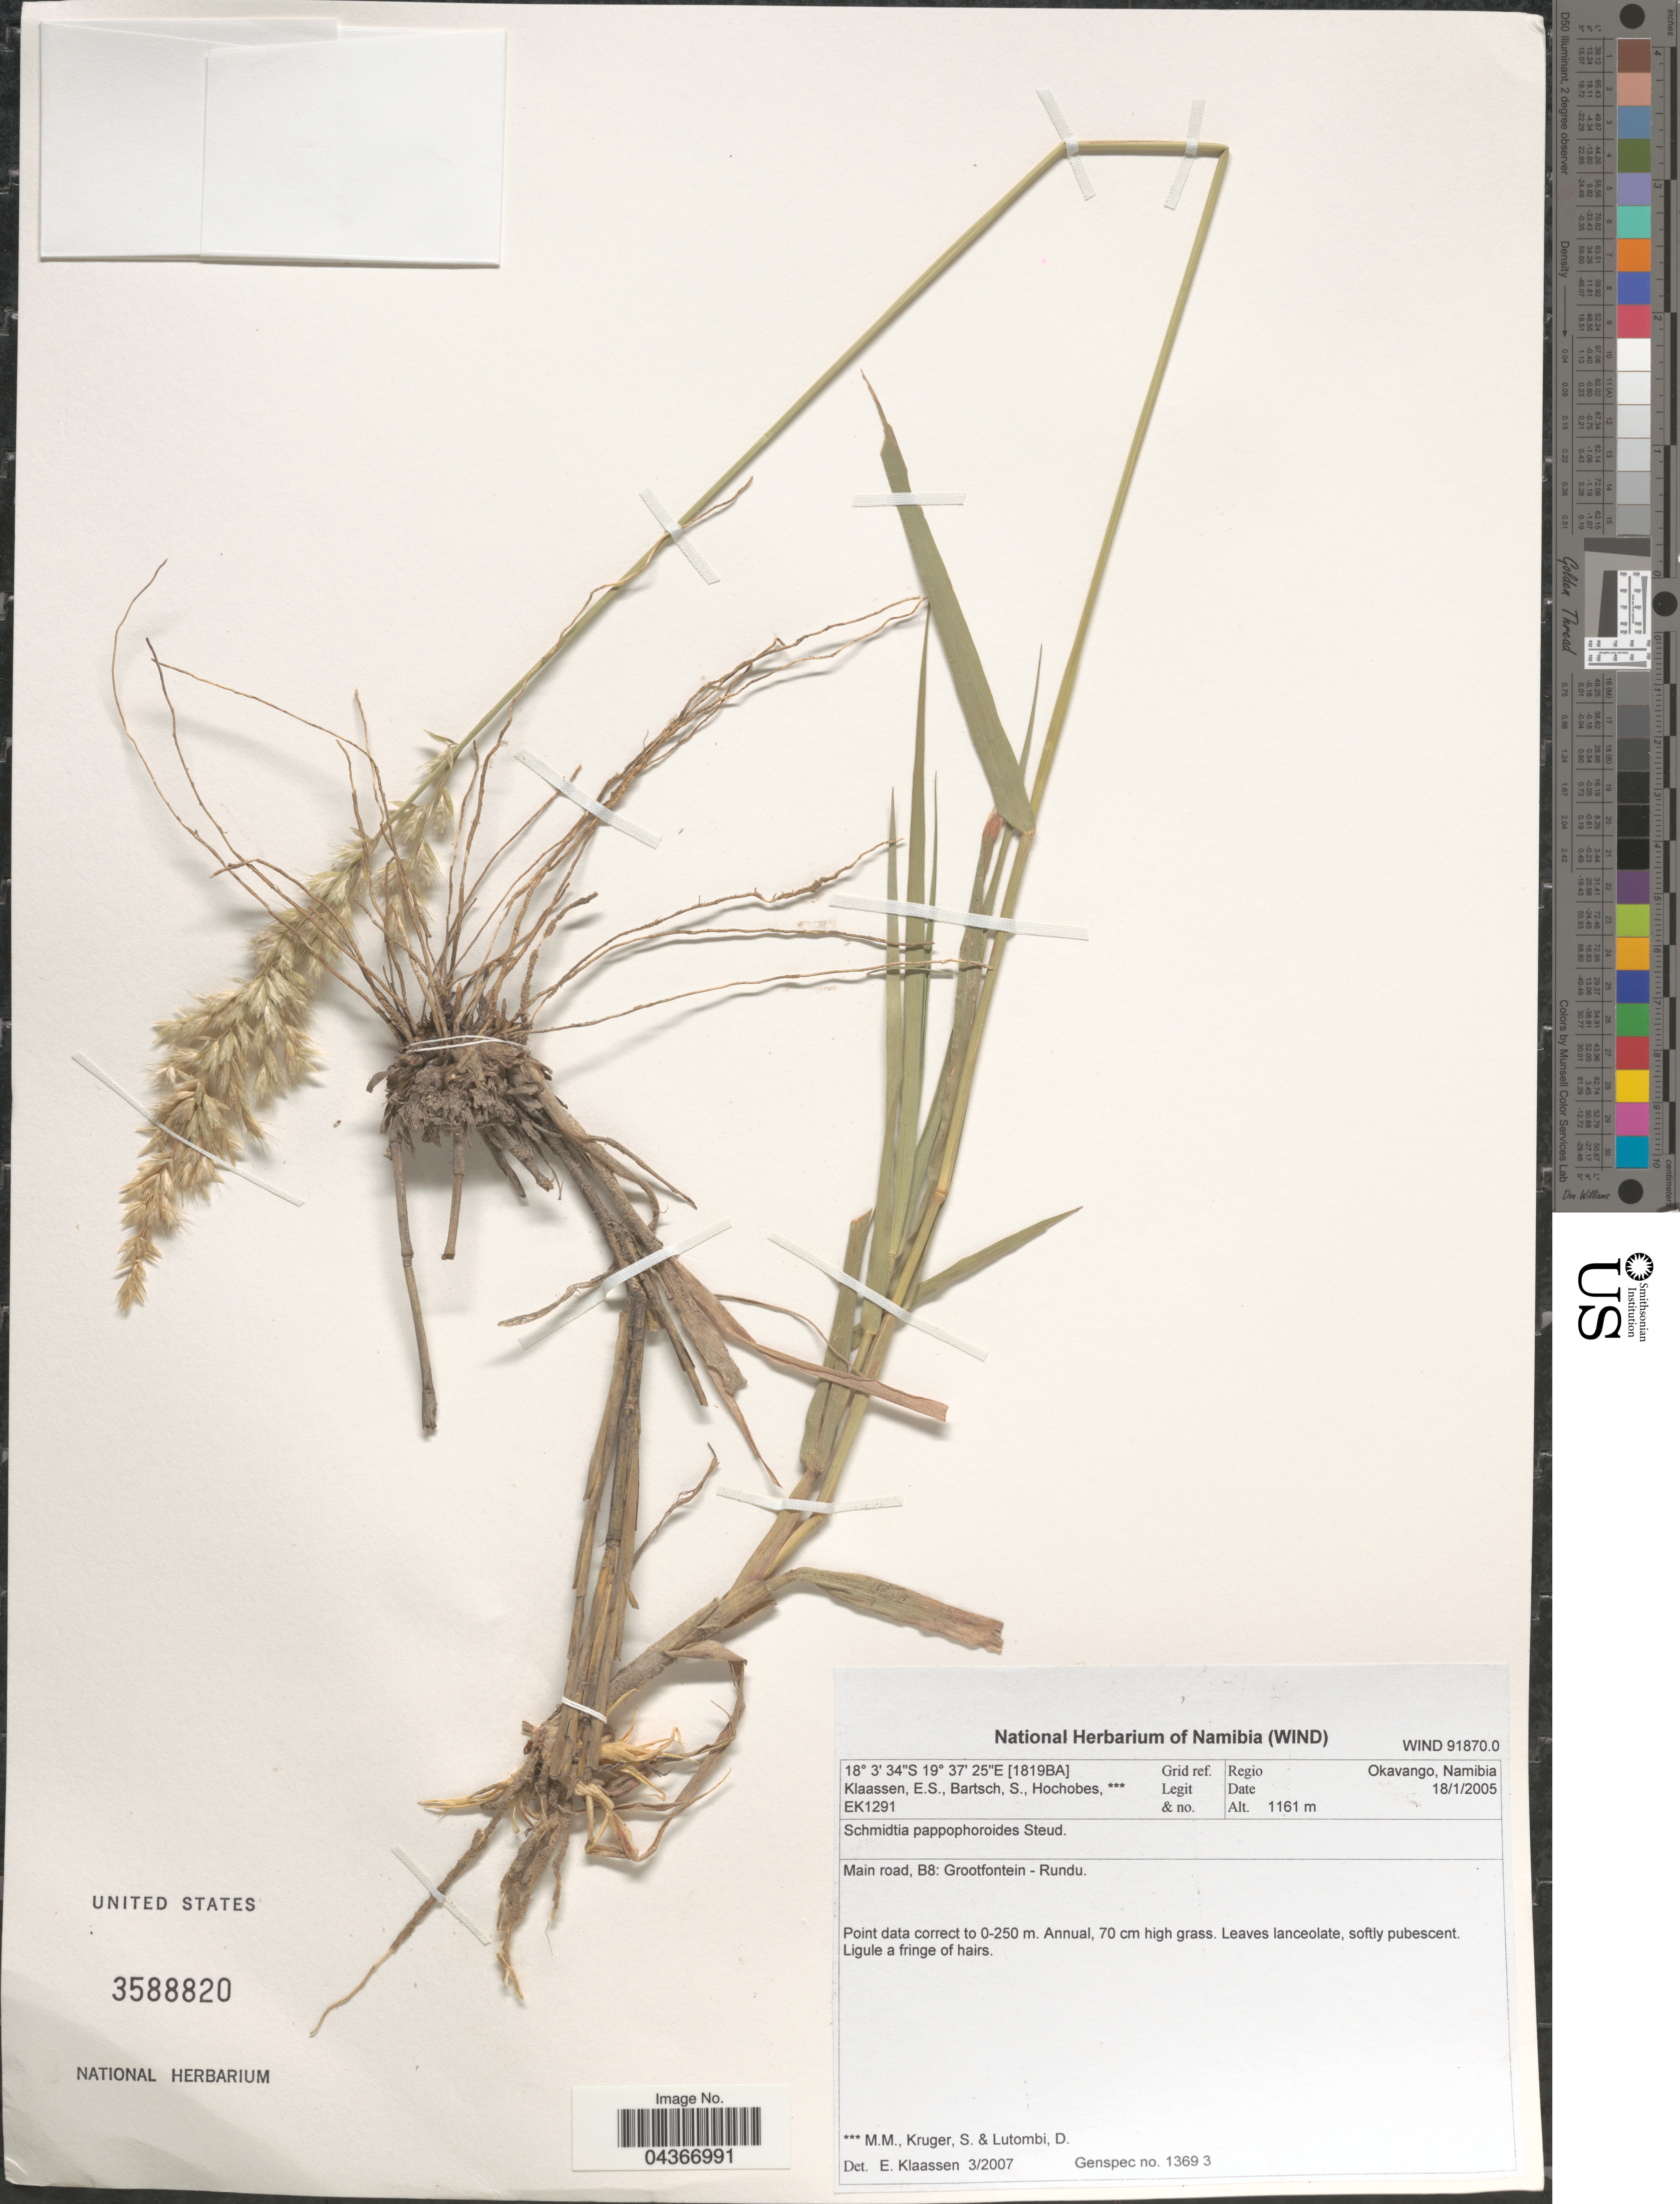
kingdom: Plantae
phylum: Tracheophyta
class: Liliopsida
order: Poales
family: Poaceae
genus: Schmidtia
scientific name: Schmidtia pappophoroides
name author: Steud. ex J.A. Schmidt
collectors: E. S. Klaassen, S. Bartsch, M. Hochobes, S. Kruger & D. Lutombi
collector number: EK1291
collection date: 2005-01-18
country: Namibia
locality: Grid ref. [1819BA]. Regio Okavango, Namibia. Main road, B8: Grootfontein - Rundu.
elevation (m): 1161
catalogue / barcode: US 3588820